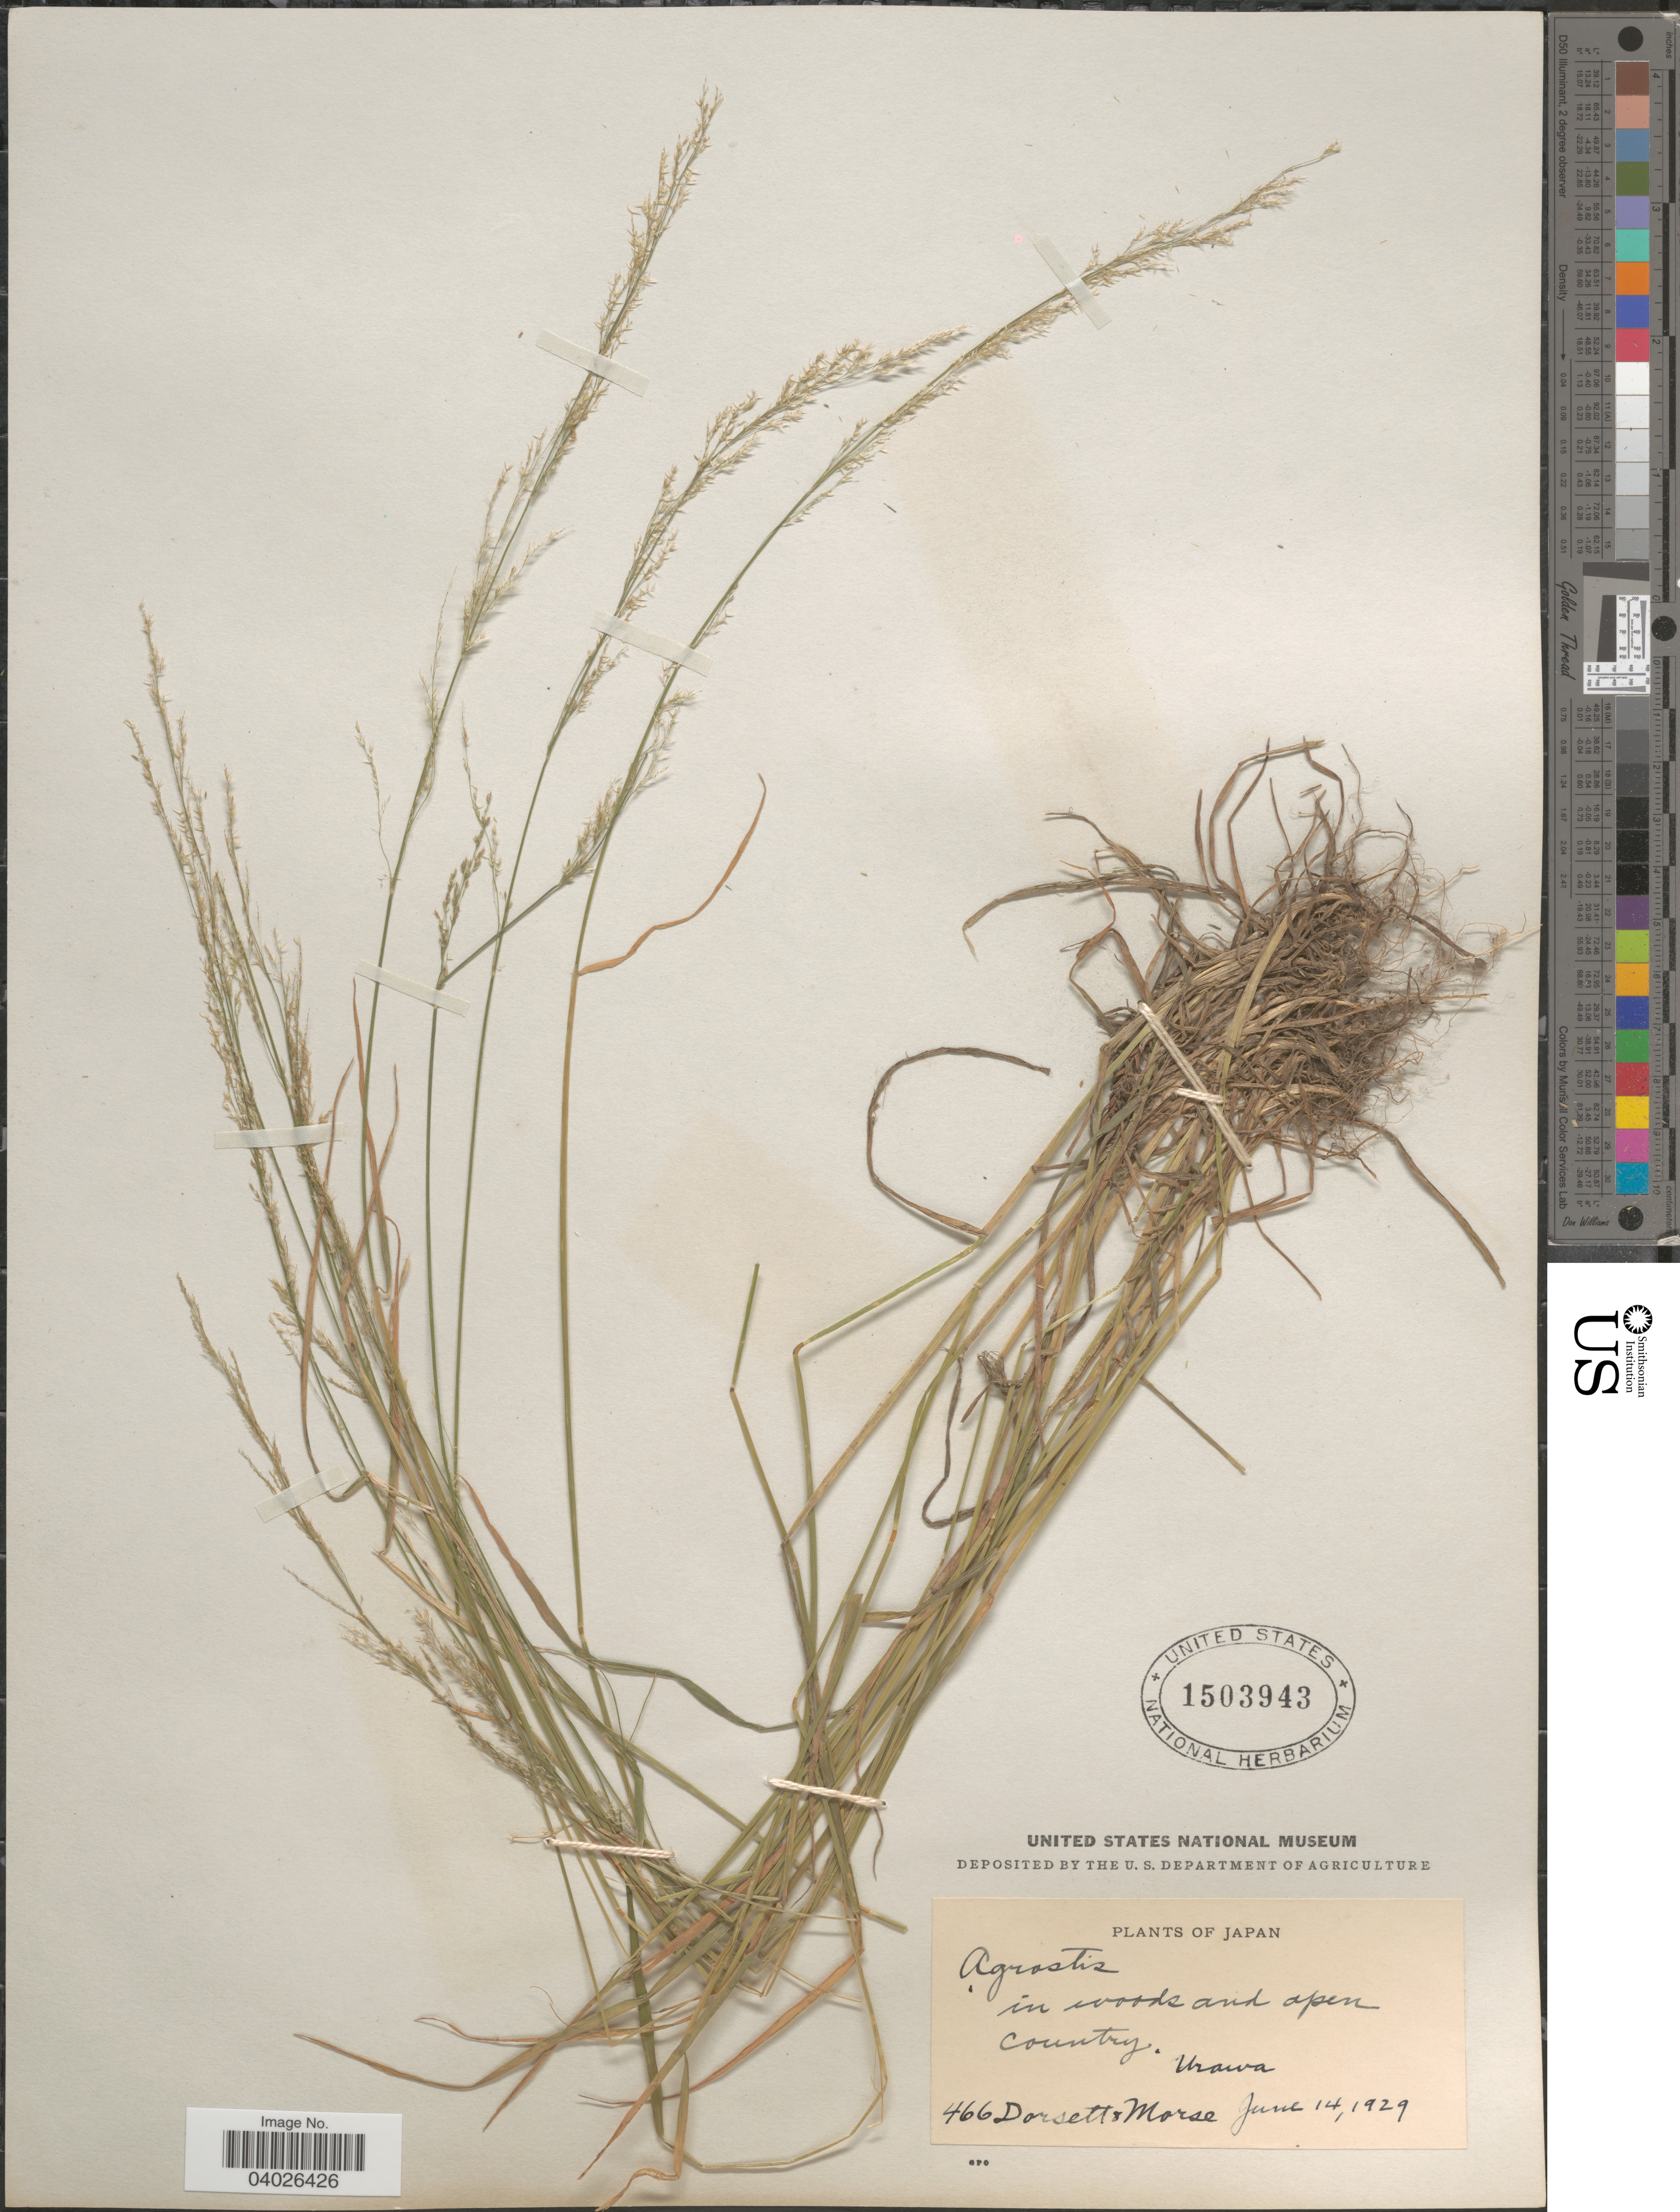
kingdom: Plantae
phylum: Tracheophyta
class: Liliopsida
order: Poales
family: Poaceae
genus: Agrostis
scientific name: Agrostis perennans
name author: (Walter) Tuck.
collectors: -- Dorsett & -. Morse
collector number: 466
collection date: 1929-06-14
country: Japan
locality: Urawa.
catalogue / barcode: US 1503943